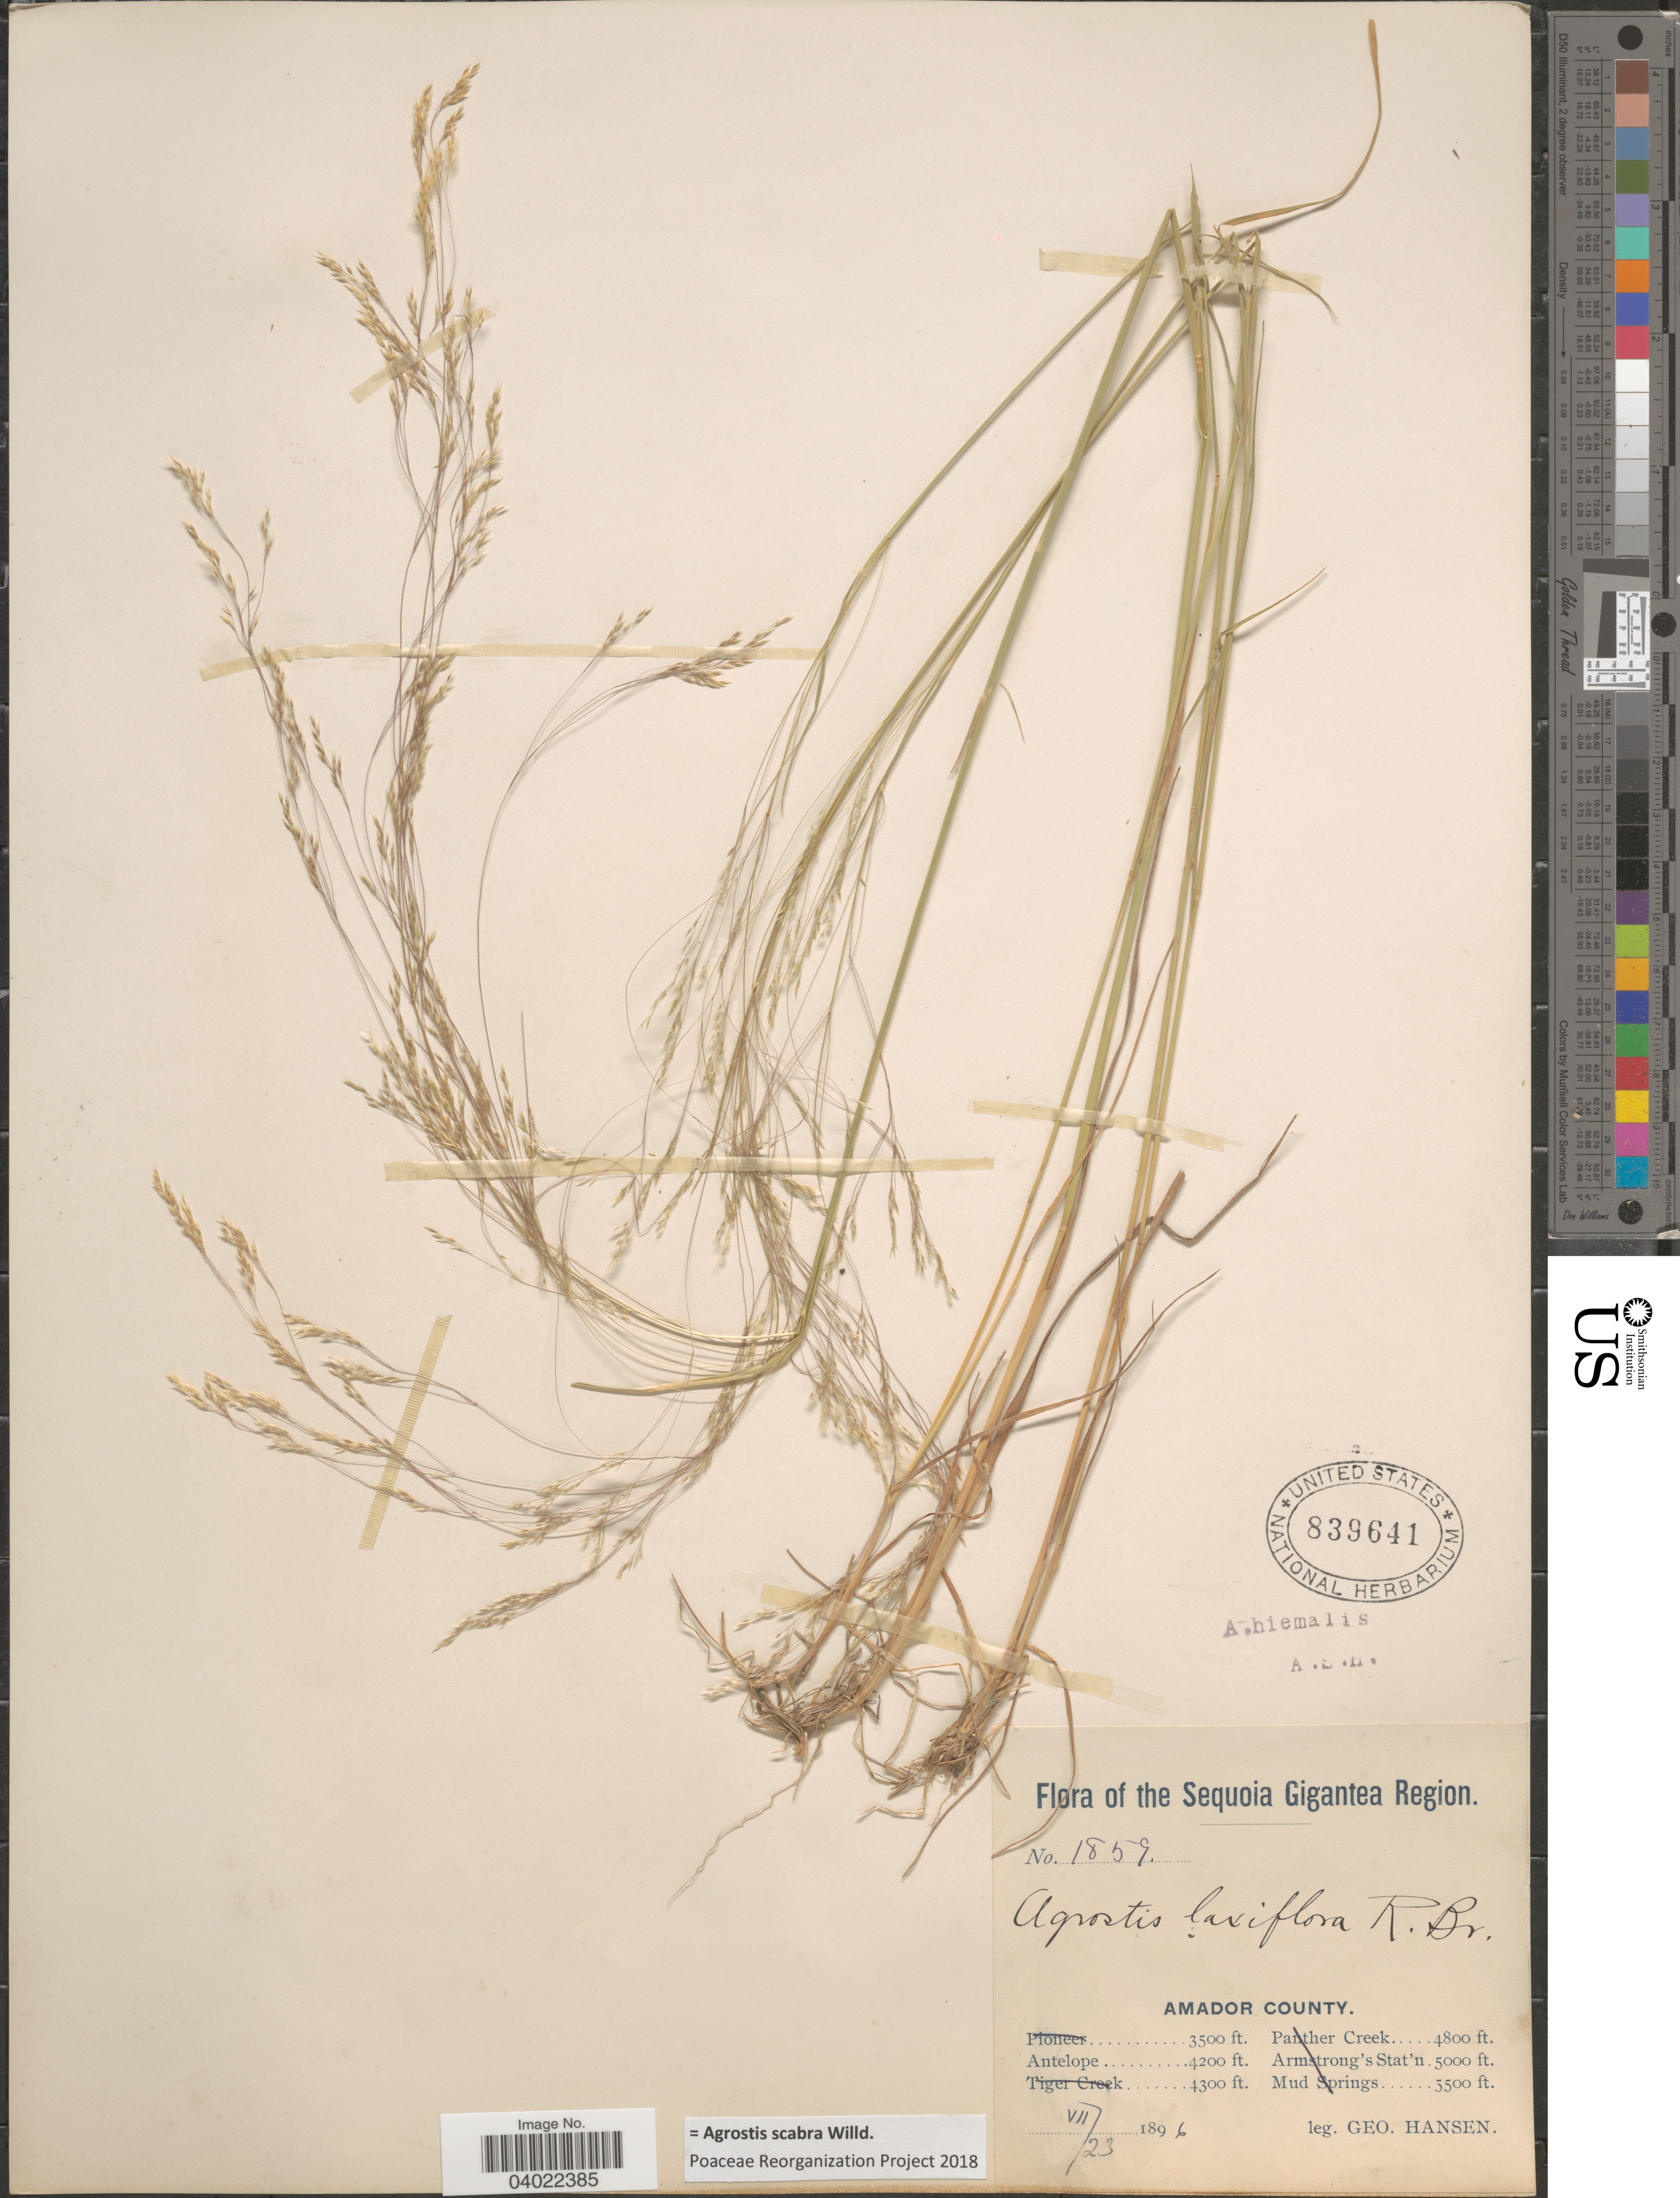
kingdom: Plantae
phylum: Tracheophyta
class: Liliopsida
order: Poales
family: Poaceae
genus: Agrostis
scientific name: Agrostis scabra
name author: Willd.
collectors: G. Hansen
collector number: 1859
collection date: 1896-07-23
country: United States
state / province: California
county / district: Amador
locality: The Sequoia Gigantea Region. Amador County. Antelope.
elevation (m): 1280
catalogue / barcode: US 839641